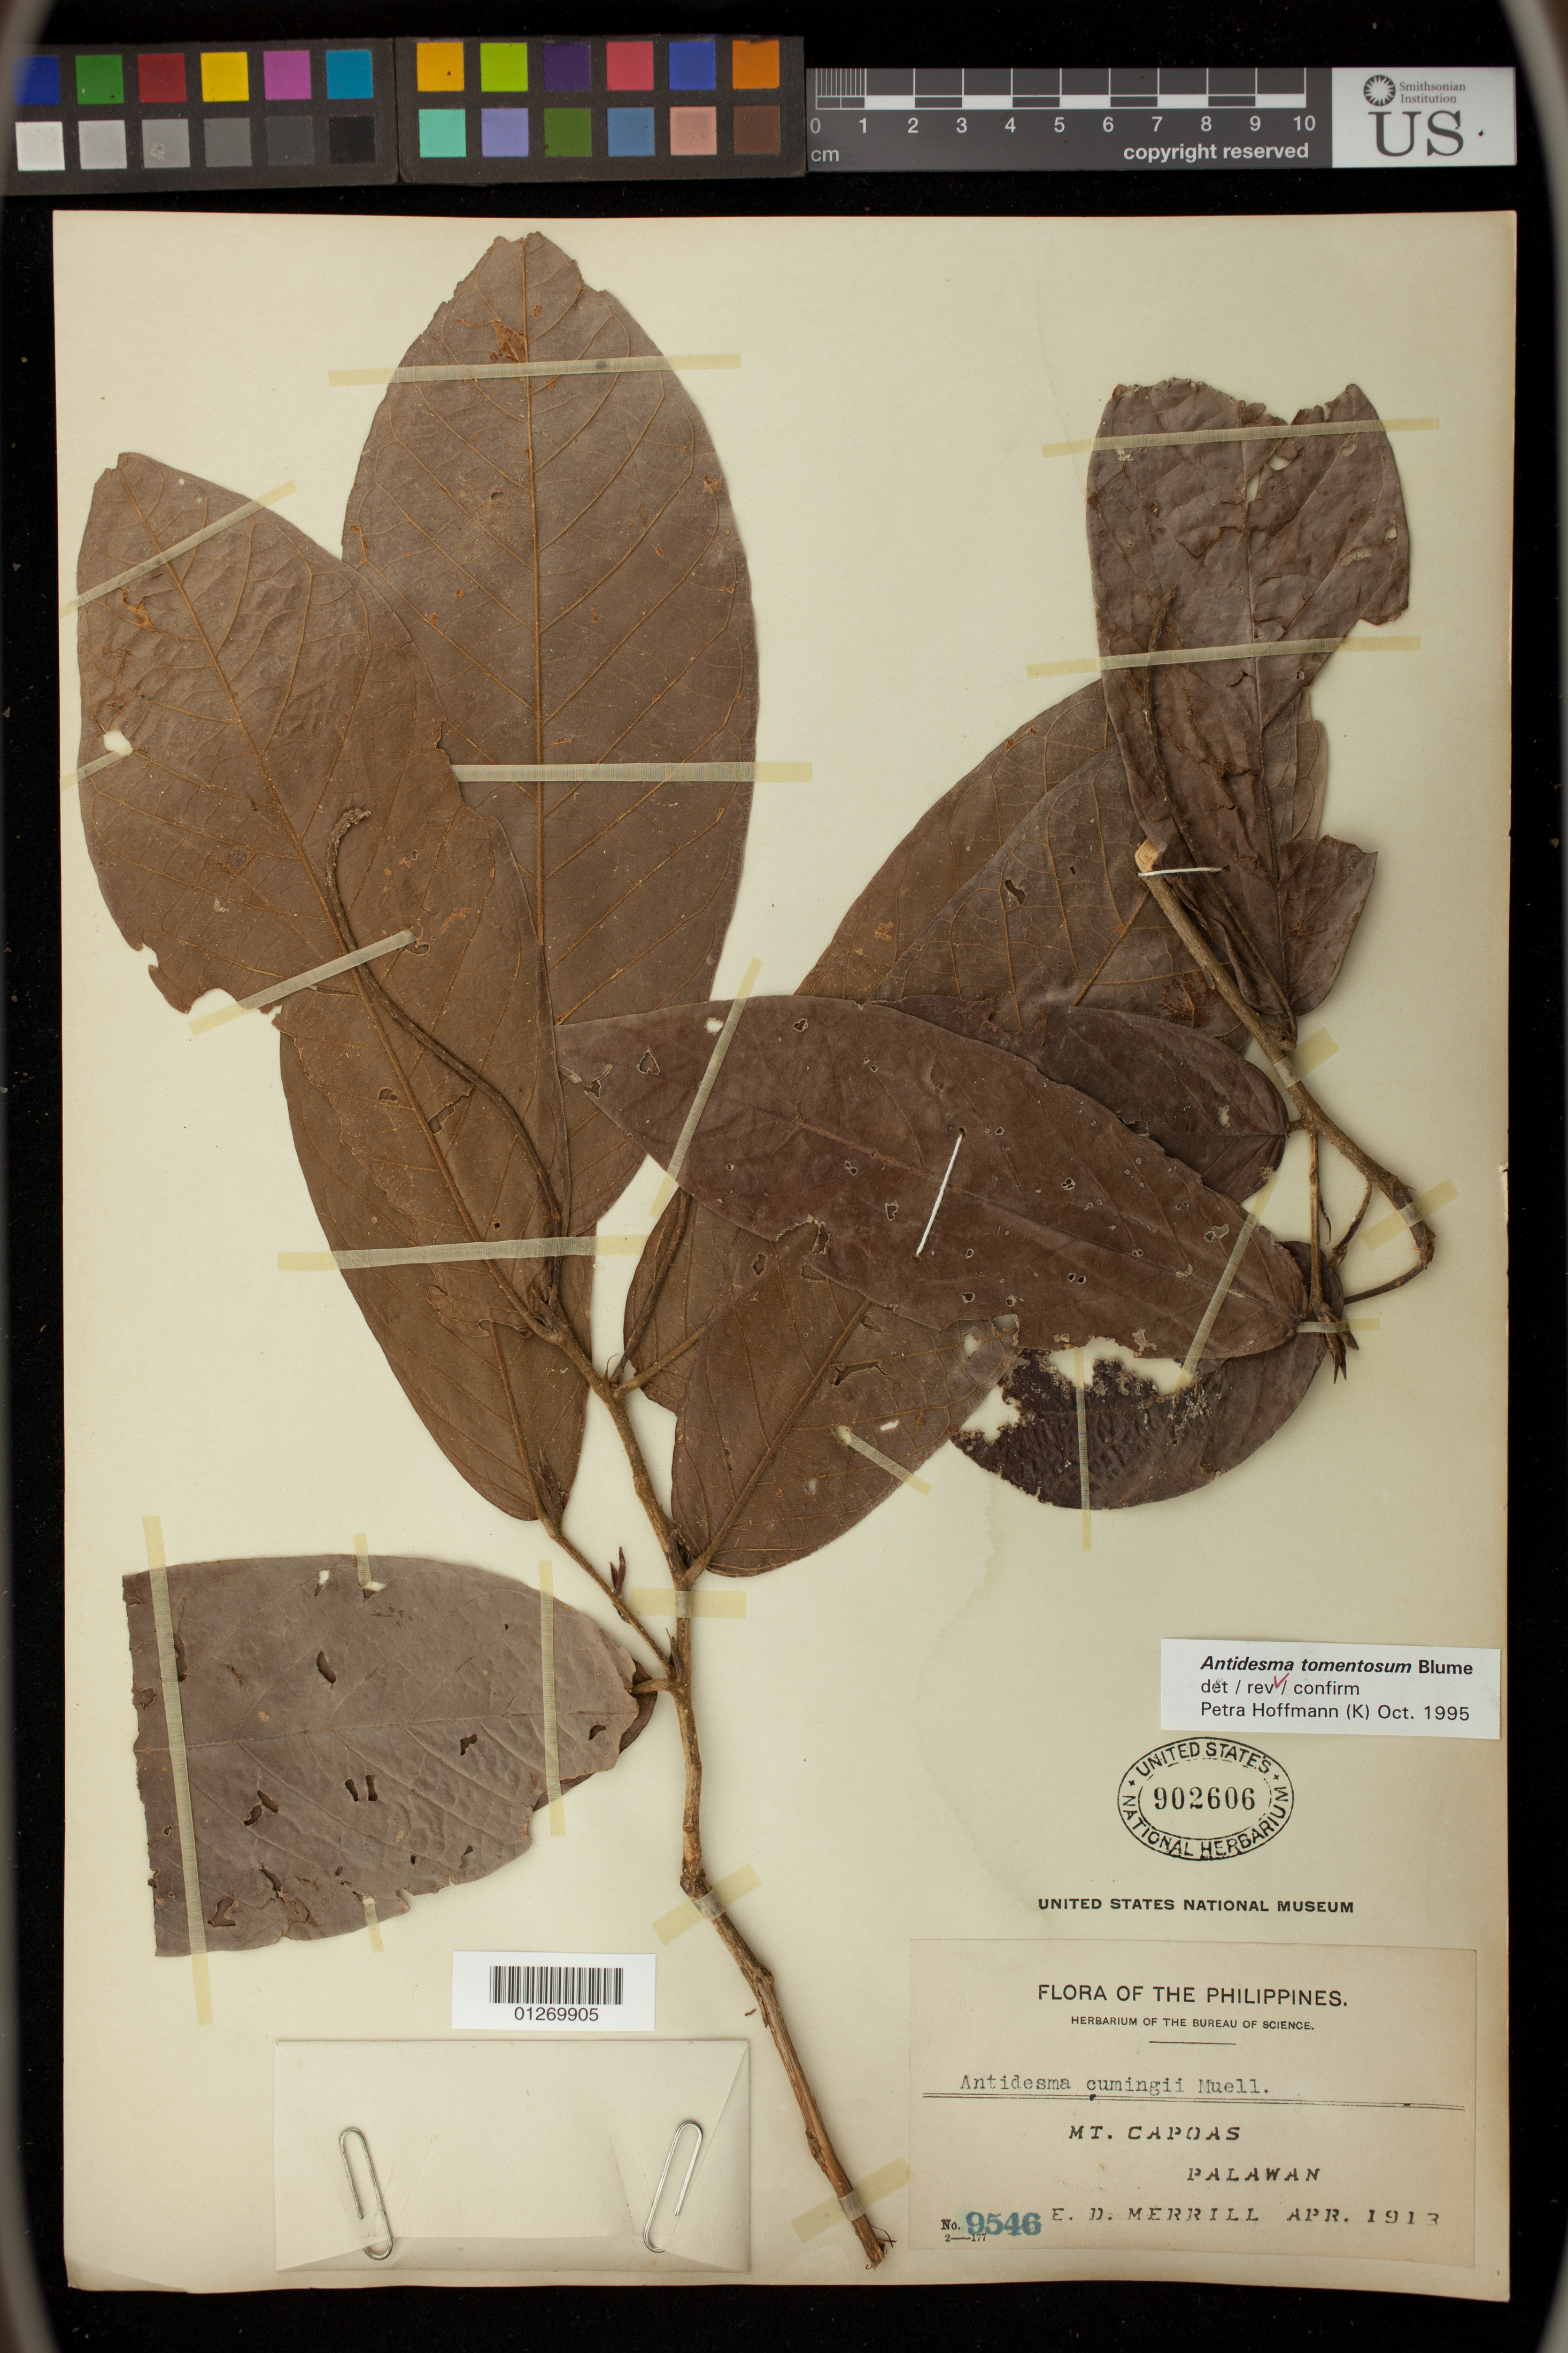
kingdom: Plantae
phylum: Tracheophyta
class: Magnoliopsida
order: Malpighiales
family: Phyllanthaceae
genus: Antidesma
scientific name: Antidesma tomentosum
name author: Blume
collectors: E. D. Merrill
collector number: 9546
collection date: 1913-04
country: Philippines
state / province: Mimaropa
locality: Mt. Capoas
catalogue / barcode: US 902606